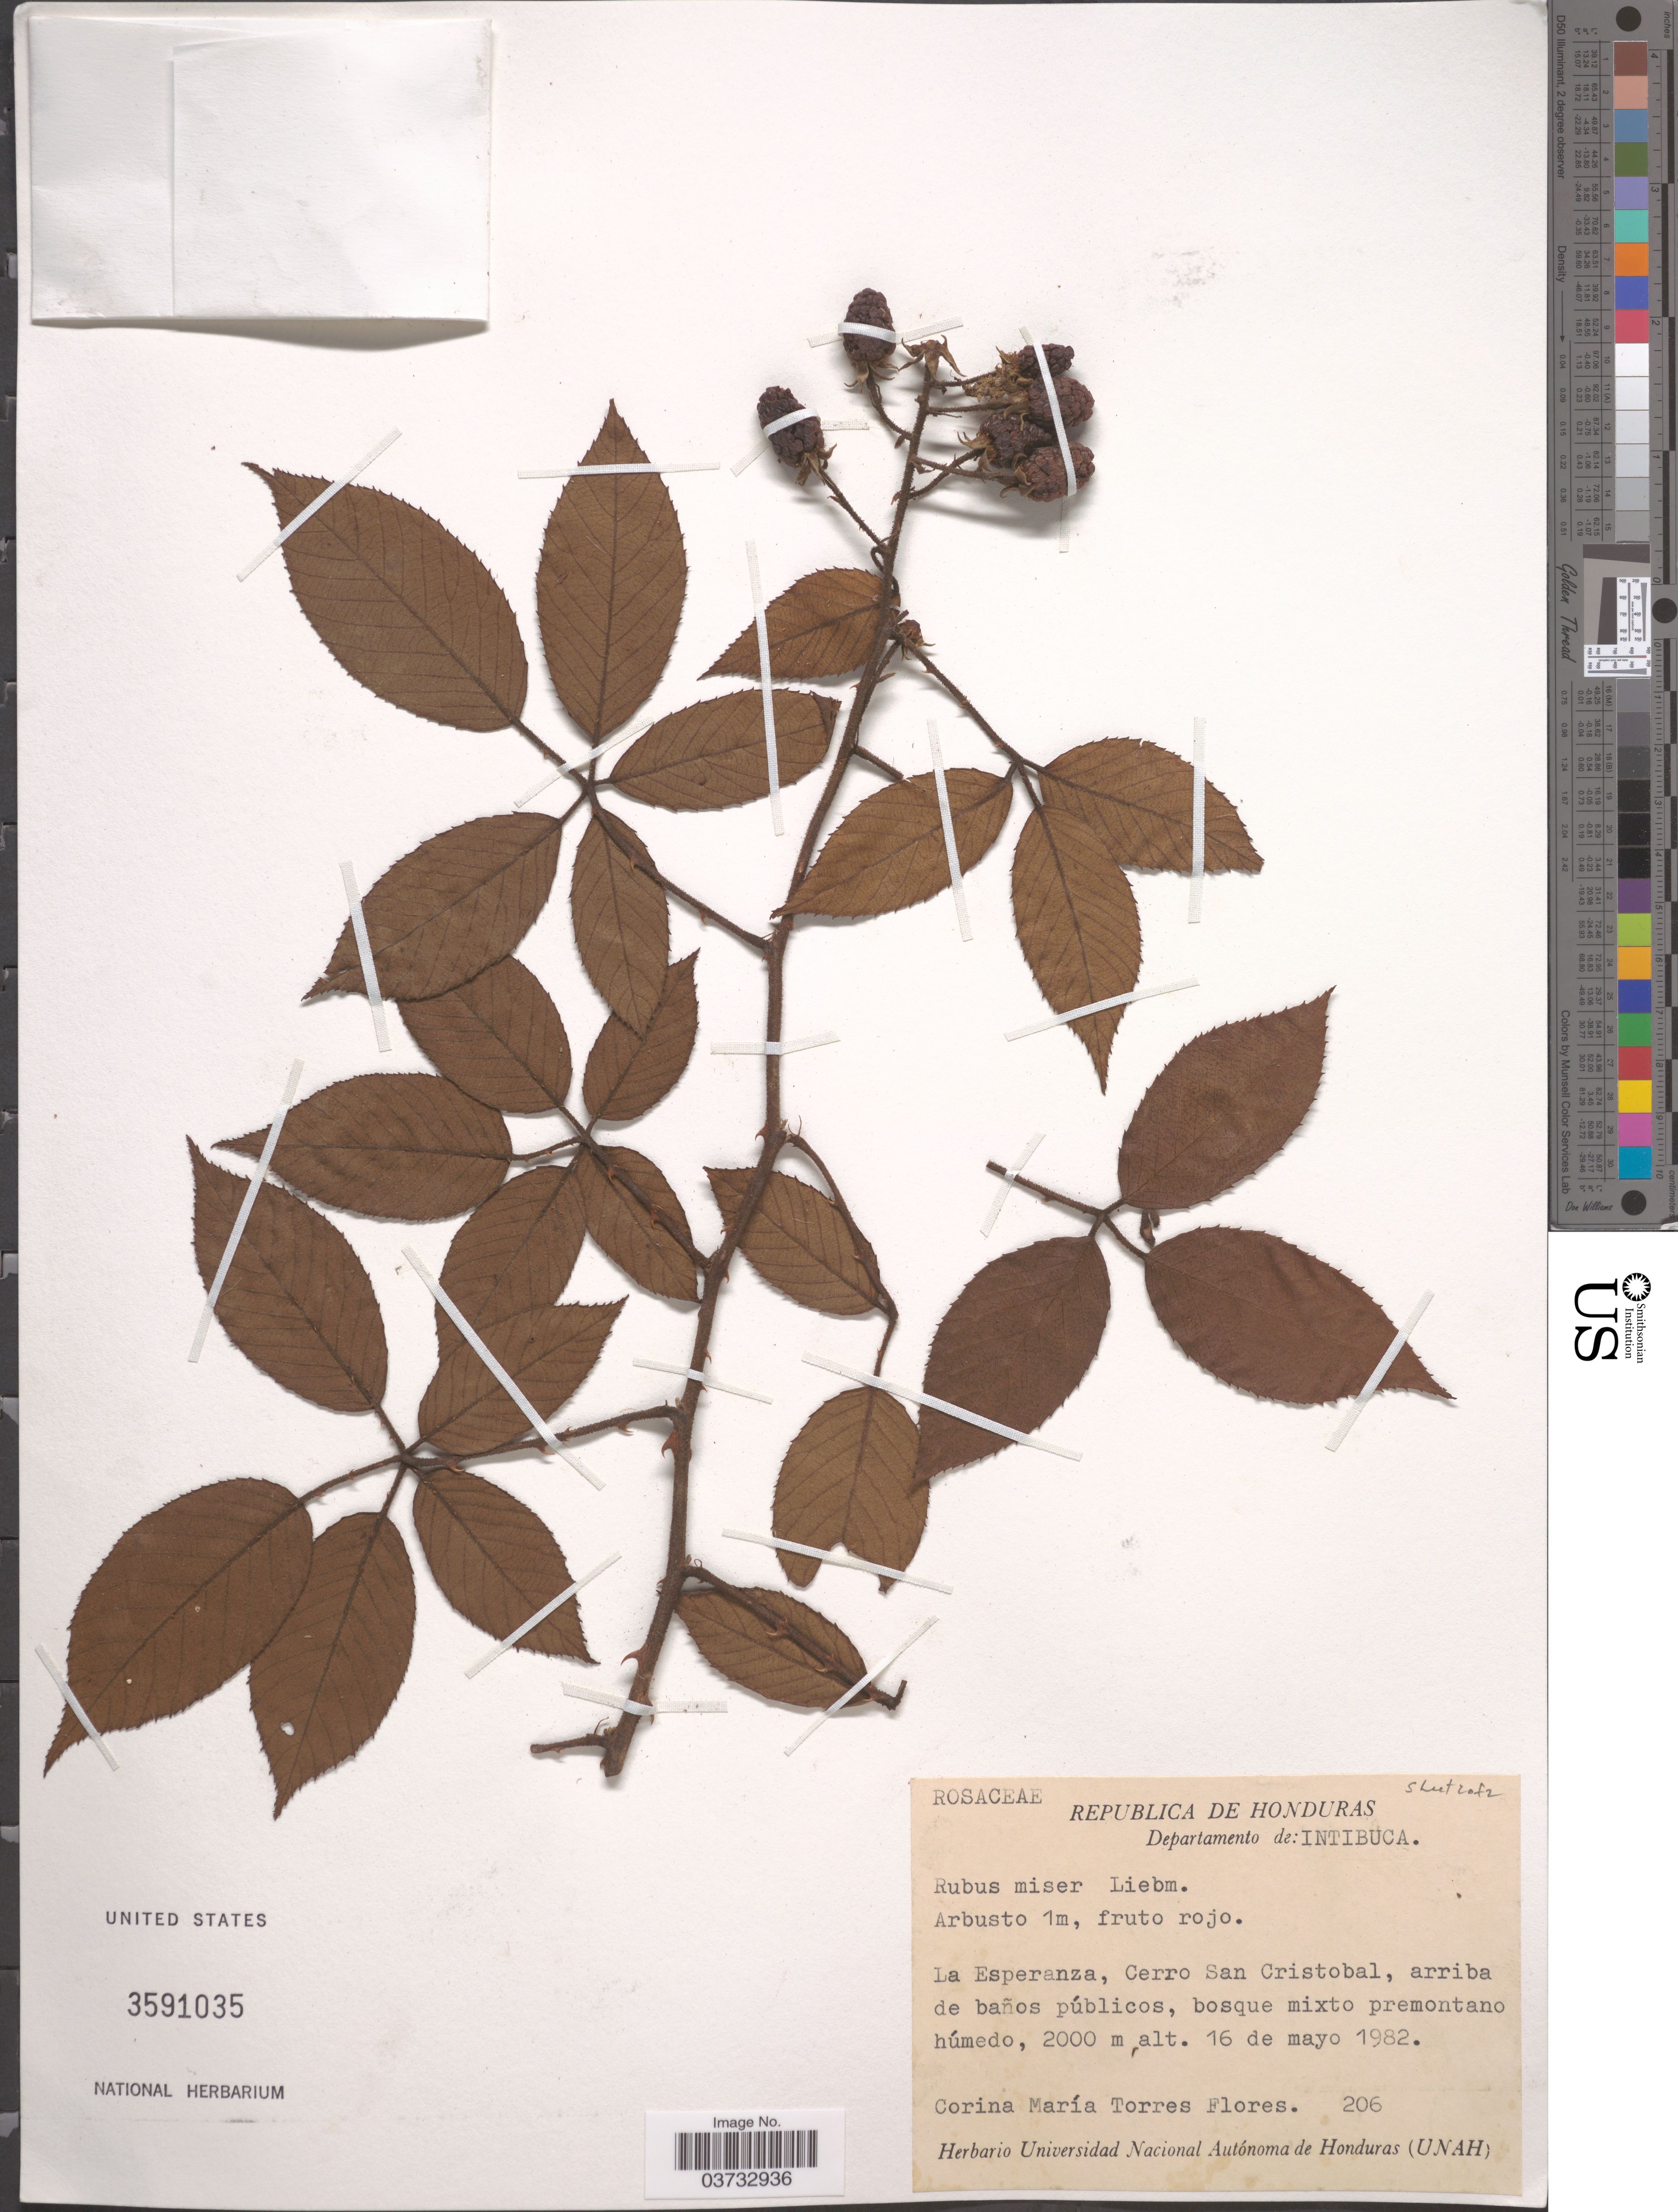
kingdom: Plantae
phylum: Tracheophyta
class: Magnoliopsida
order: Rosales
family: Rosaceae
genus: Rubus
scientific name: Rubus miser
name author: Liebm.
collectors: C. Torres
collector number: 206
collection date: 1982-05-16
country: Honduras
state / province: Intibuca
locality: Republica de Honduras [unsure placement] Departamento de: Intibuca. La Esperanza, Cerro San Cristobal, arriba de baños públicos, bosque mixto premontano húmedo.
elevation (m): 2000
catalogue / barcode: US 3591035